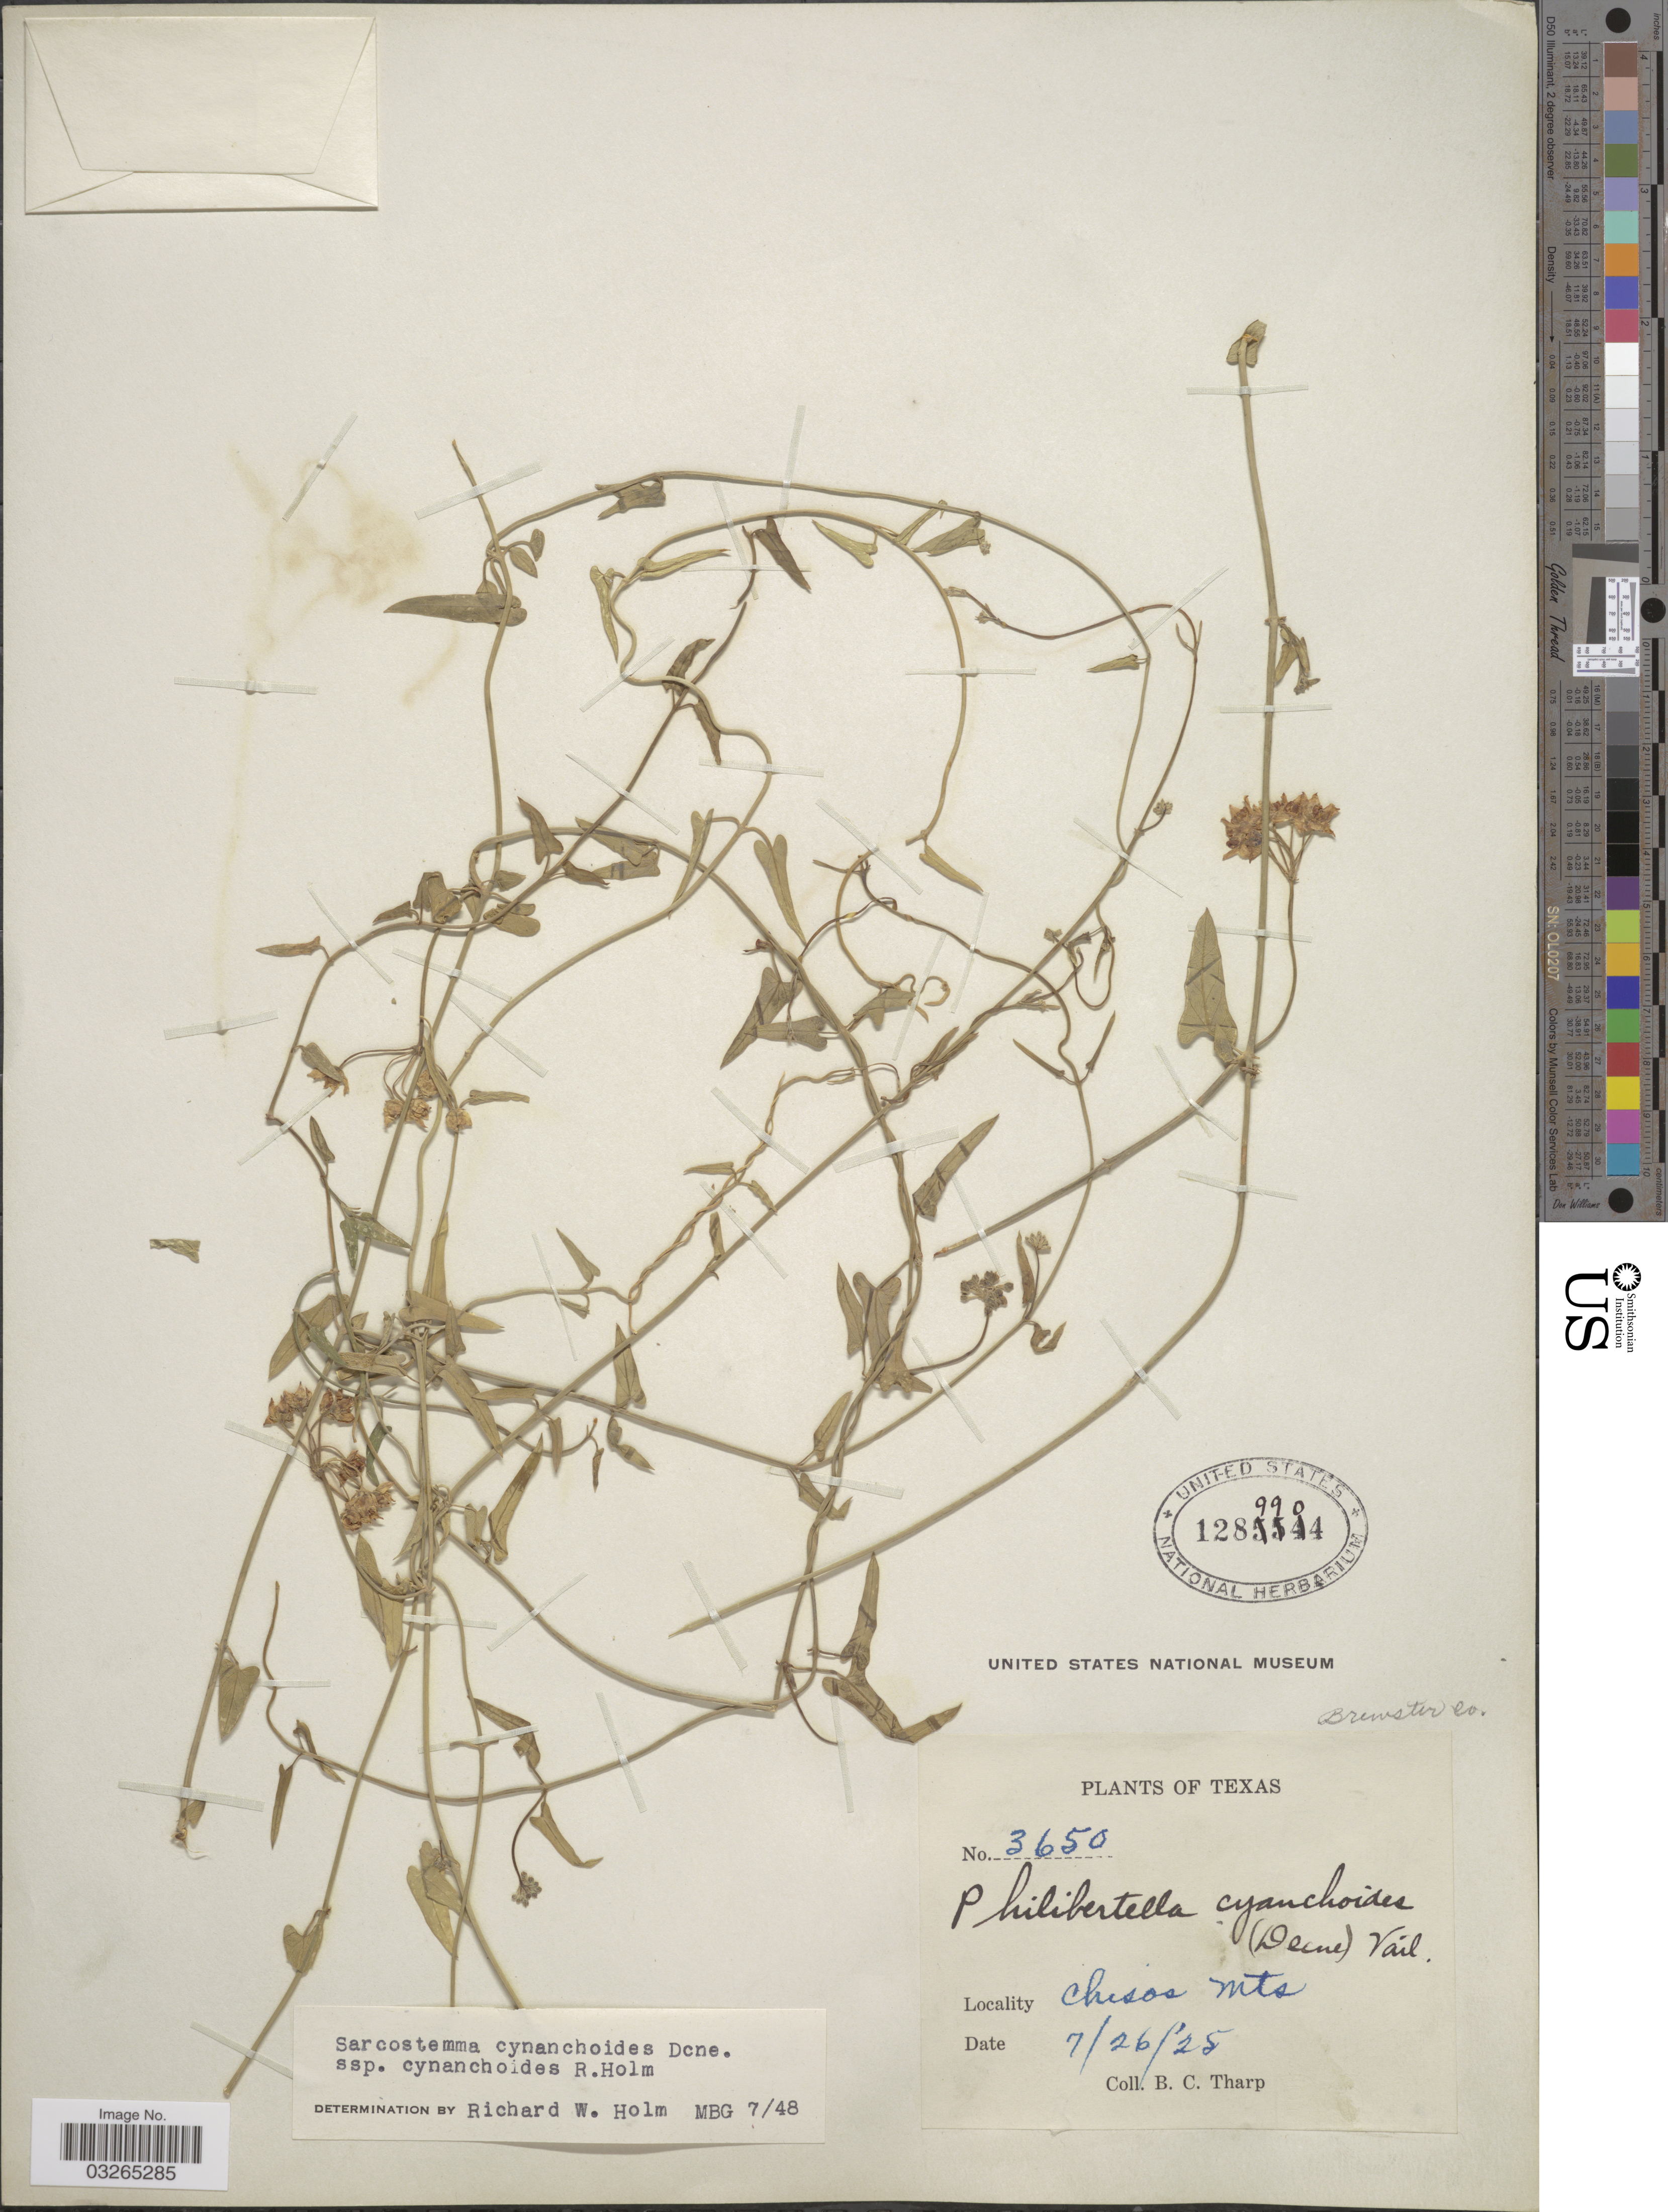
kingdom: Plantae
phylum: Tracheophyta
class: Magnoliopsida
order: Gentianales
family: Apocynaceae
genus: Sarcostemma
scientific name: Sarcostemma cynanchoides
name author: Decne.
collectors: B. C. Tharp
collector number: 3650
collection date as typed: Transcribed d/m/y: 26/7/28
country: United States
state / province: Texas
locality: Chisos Mts. Brewster Co.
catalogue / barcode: US 1289904